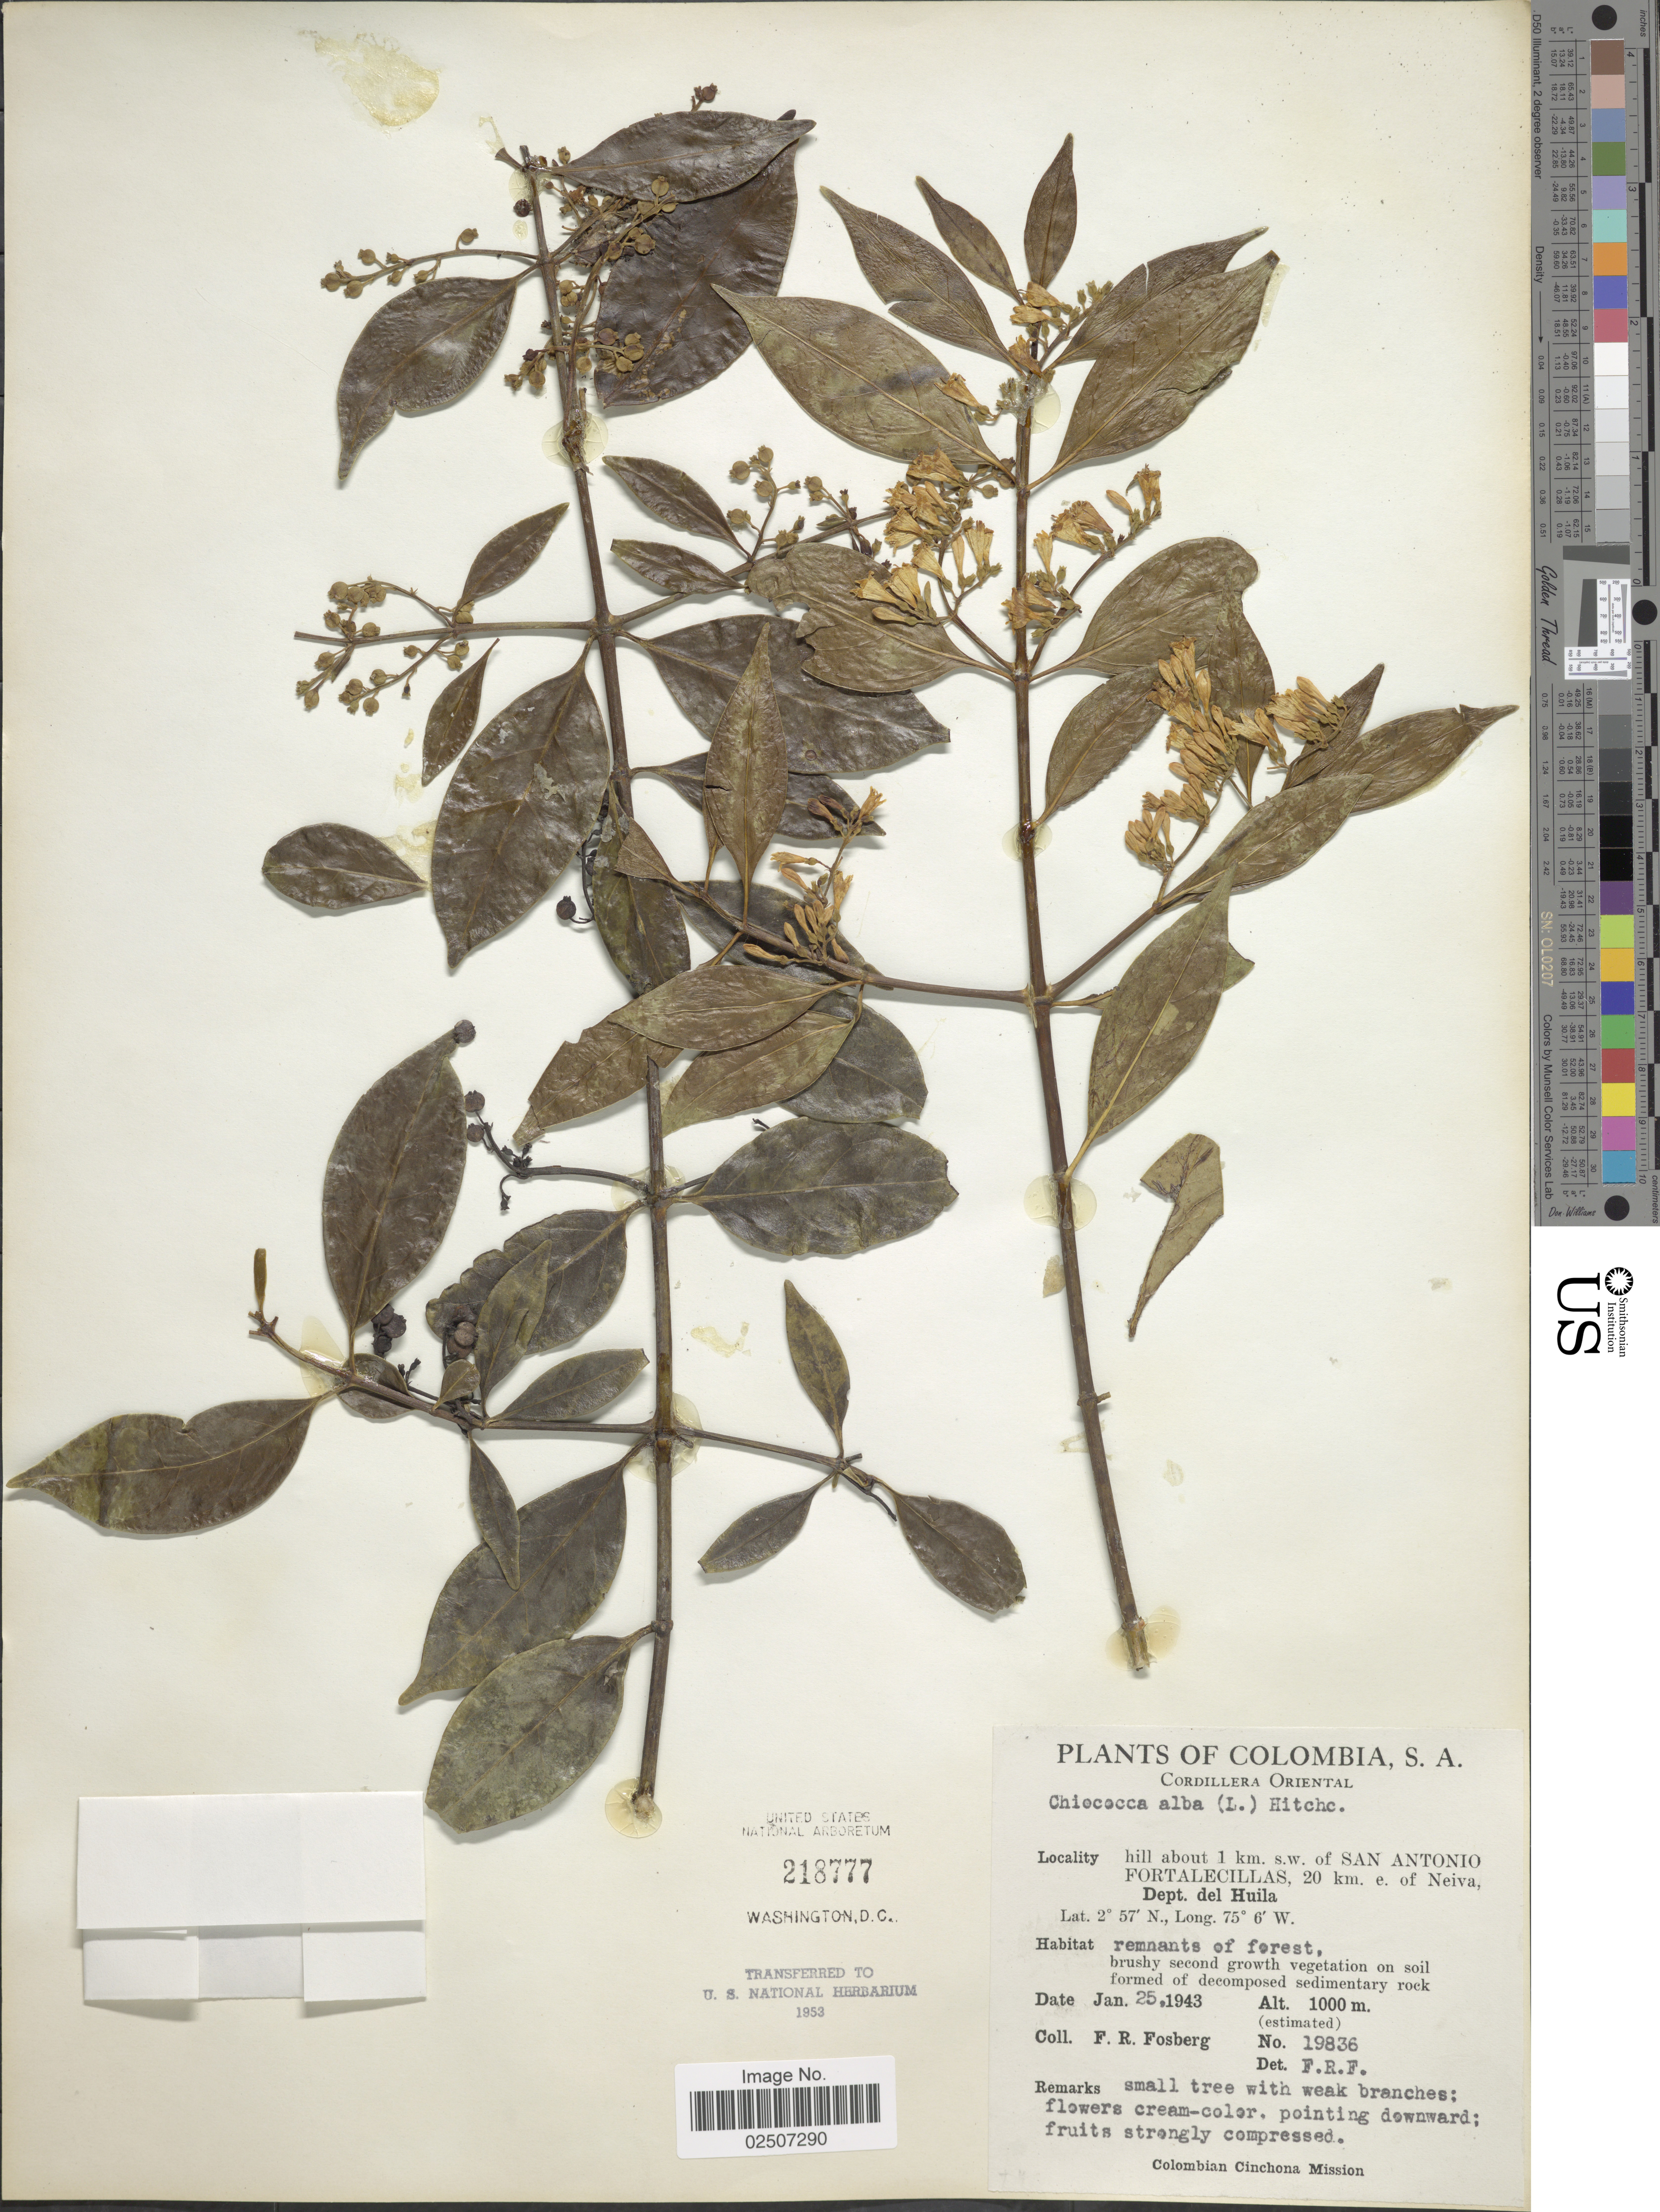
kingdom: Plantae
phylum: Tracheophyta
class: Magnoliopsida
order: Gentianales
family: Rubiaceae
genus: Chiococca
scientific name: Chiococca alba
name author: (L.) Hitchc.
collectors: F. R. Fosberg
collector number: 19836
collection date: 1943-01-25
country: Colombia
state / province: Huila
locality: Cordillera Oriental, hill about 1 km. s.w. of San Antonio Fortalecillas, 20 km. e. of Neiva, Dept. del Huila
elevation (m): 1000